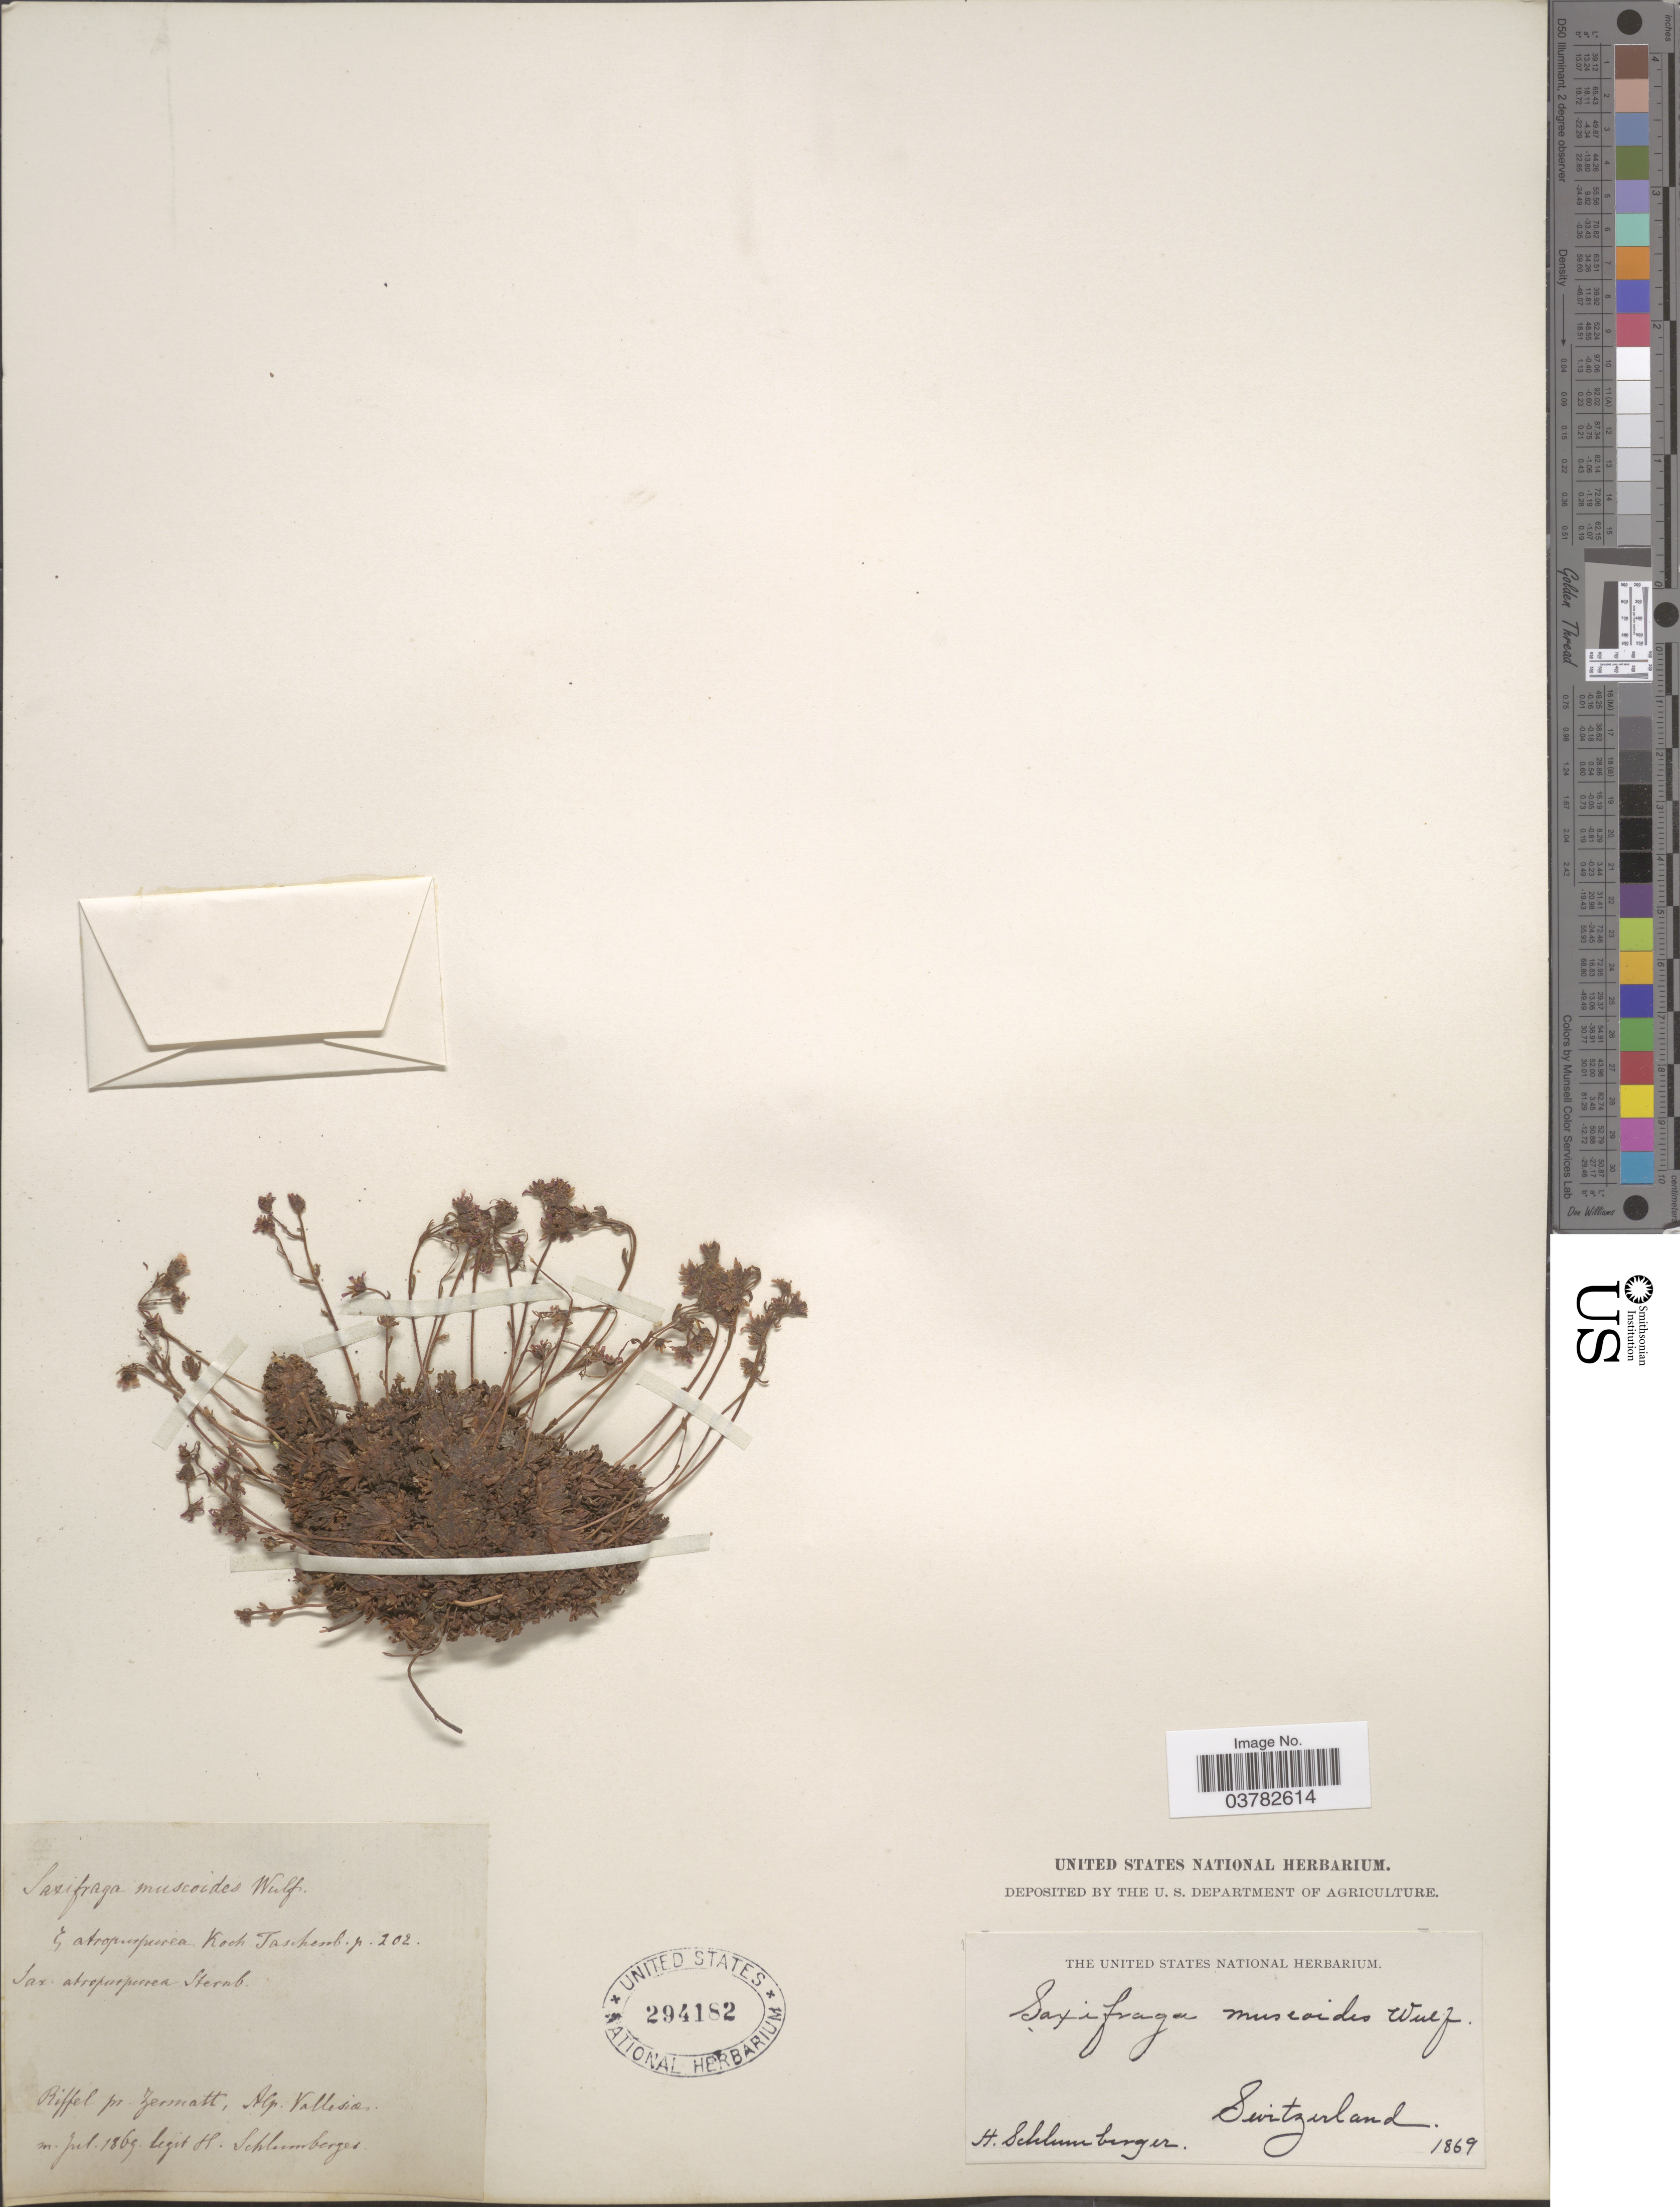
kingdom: Plantae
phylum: Tracheophyta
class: Magnoliopsida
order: Saxifragales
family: Saxifragaceae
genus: Saxifraga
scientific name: Saxifraga muscoides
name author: All.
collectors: H. Schlumberger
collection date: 1869-07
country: Switzerland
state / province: Valais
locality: Riffel pr. Zermatt, Alp. Vallesia.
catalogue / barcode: US 294182